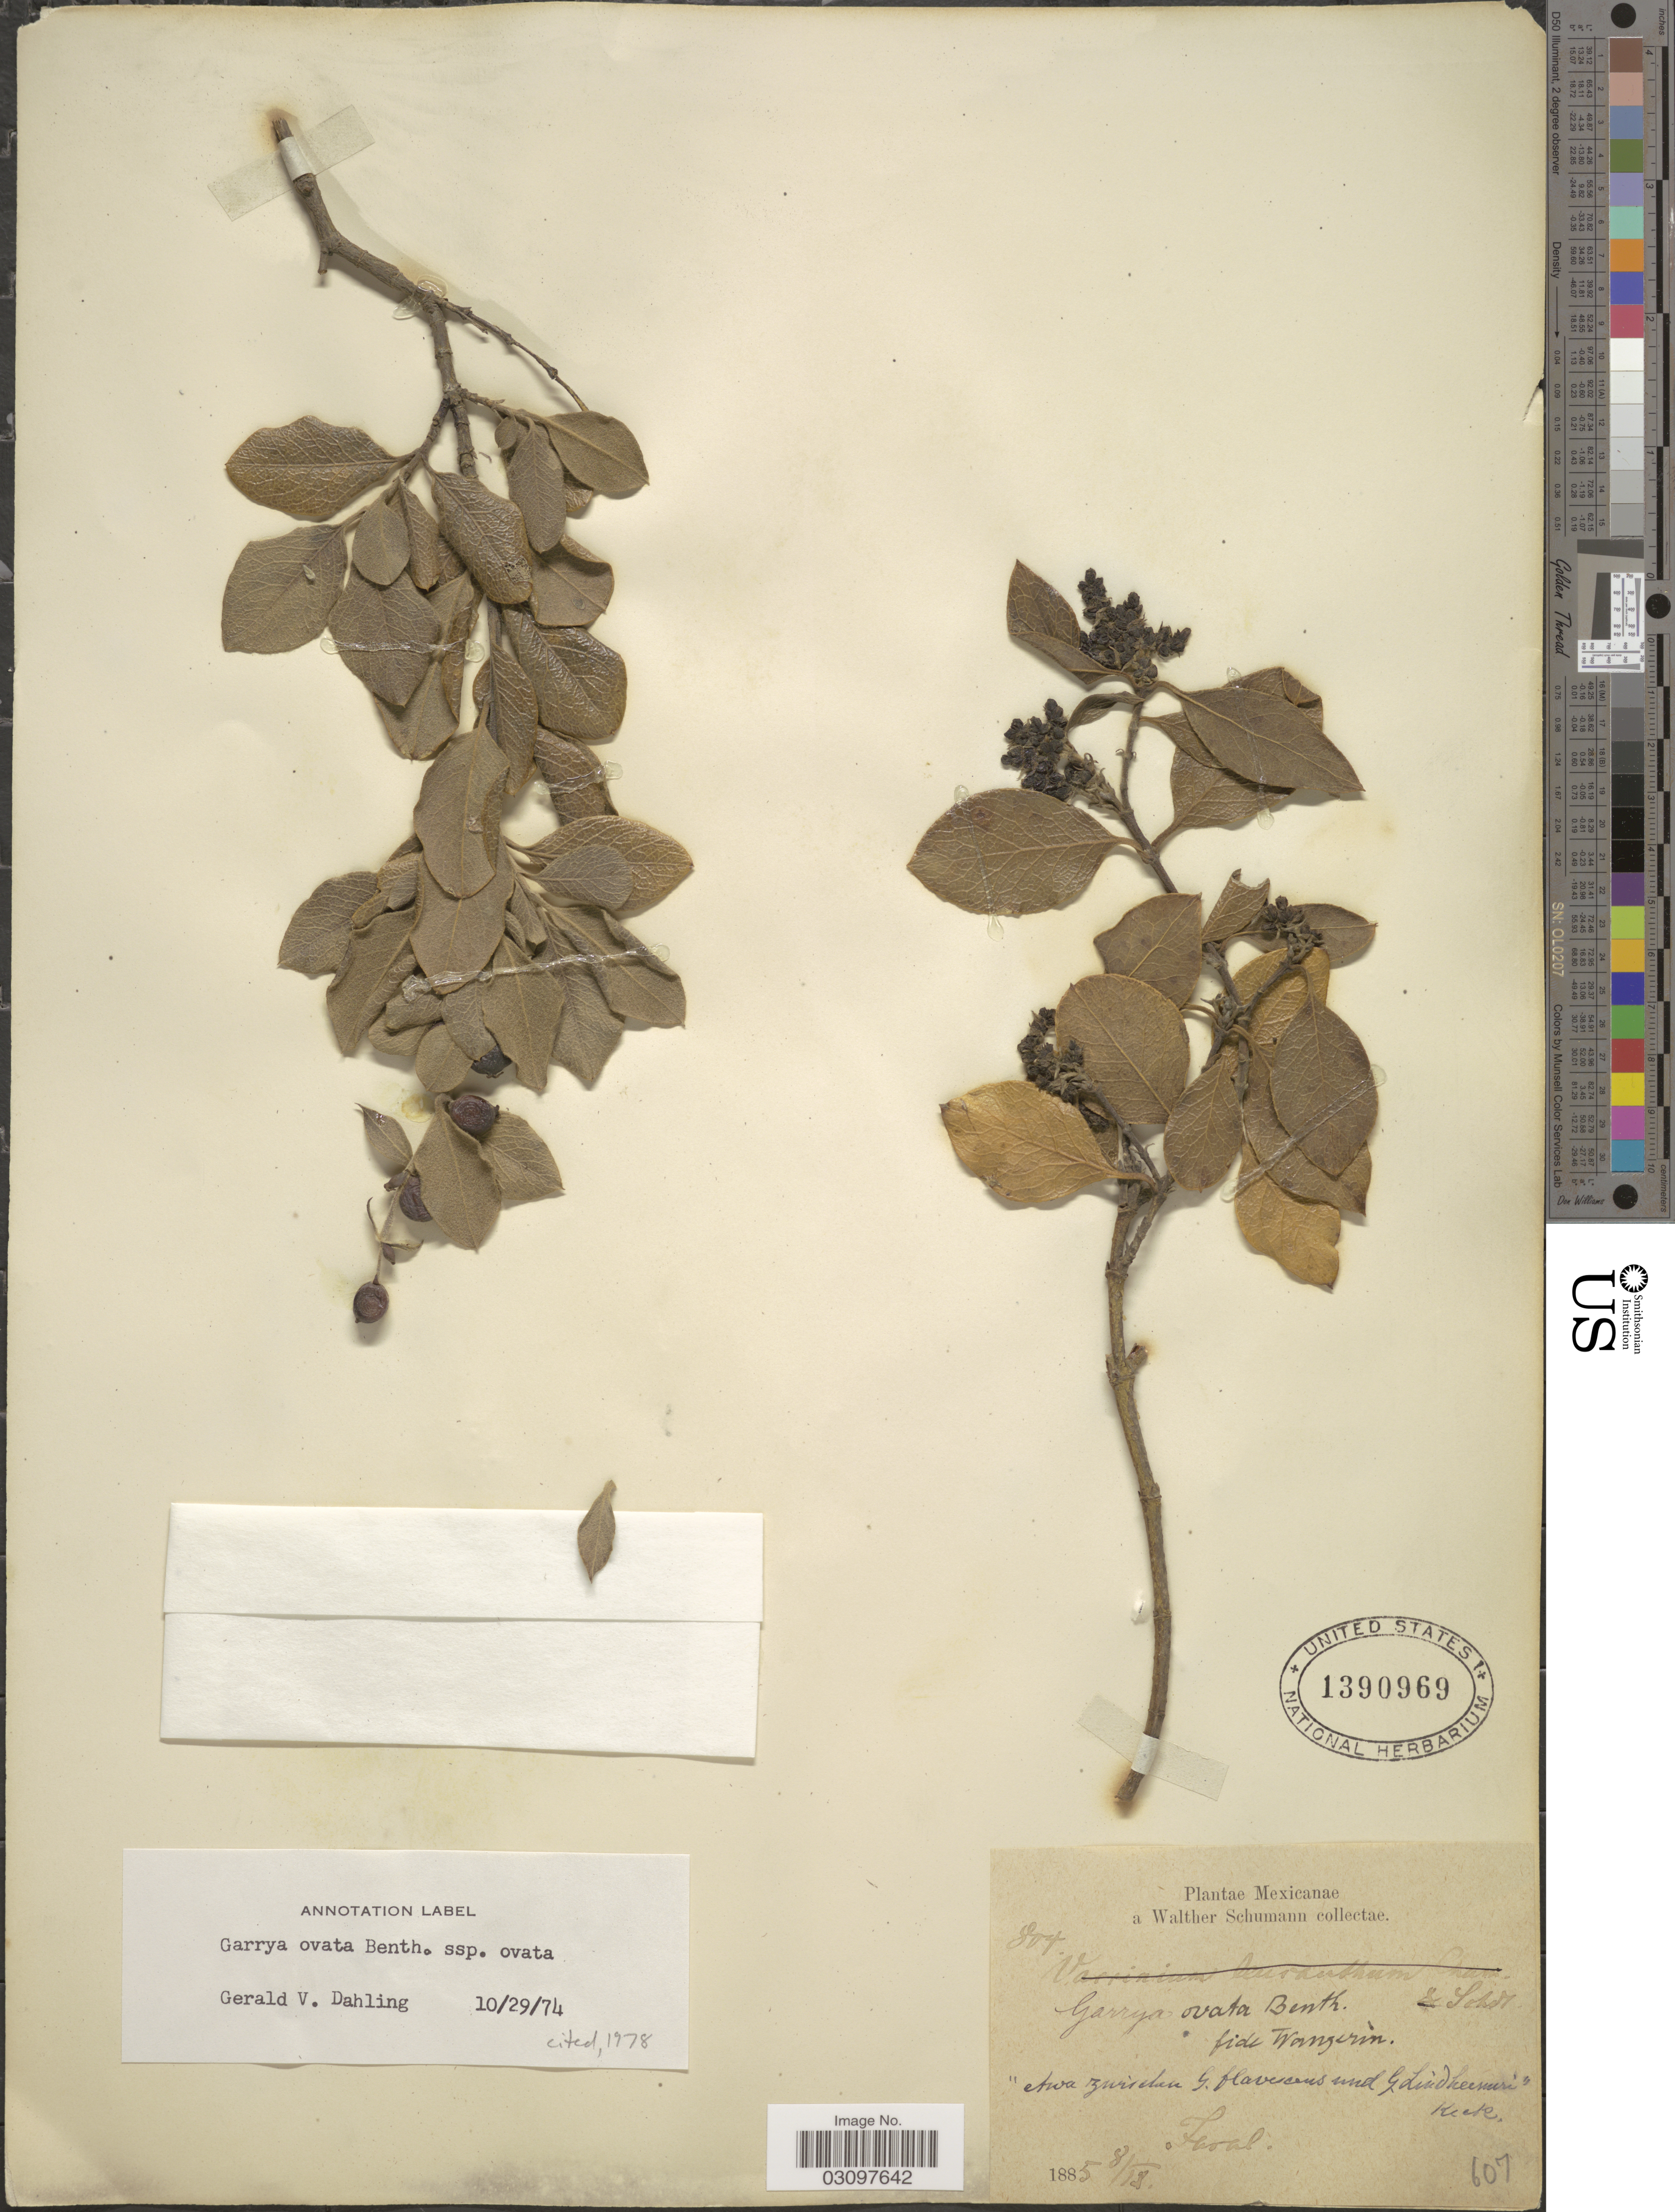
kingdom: Plantae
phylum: Tracheophyta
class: Magnoliopsida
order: Garryales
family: Garryaceae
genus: Garrya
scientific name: Garrya ovata subsp. ovata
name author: Benth.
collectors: W. Schumann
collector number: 804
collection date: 1885-09-08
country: Mexico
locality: Faral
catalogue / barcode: US 1390969